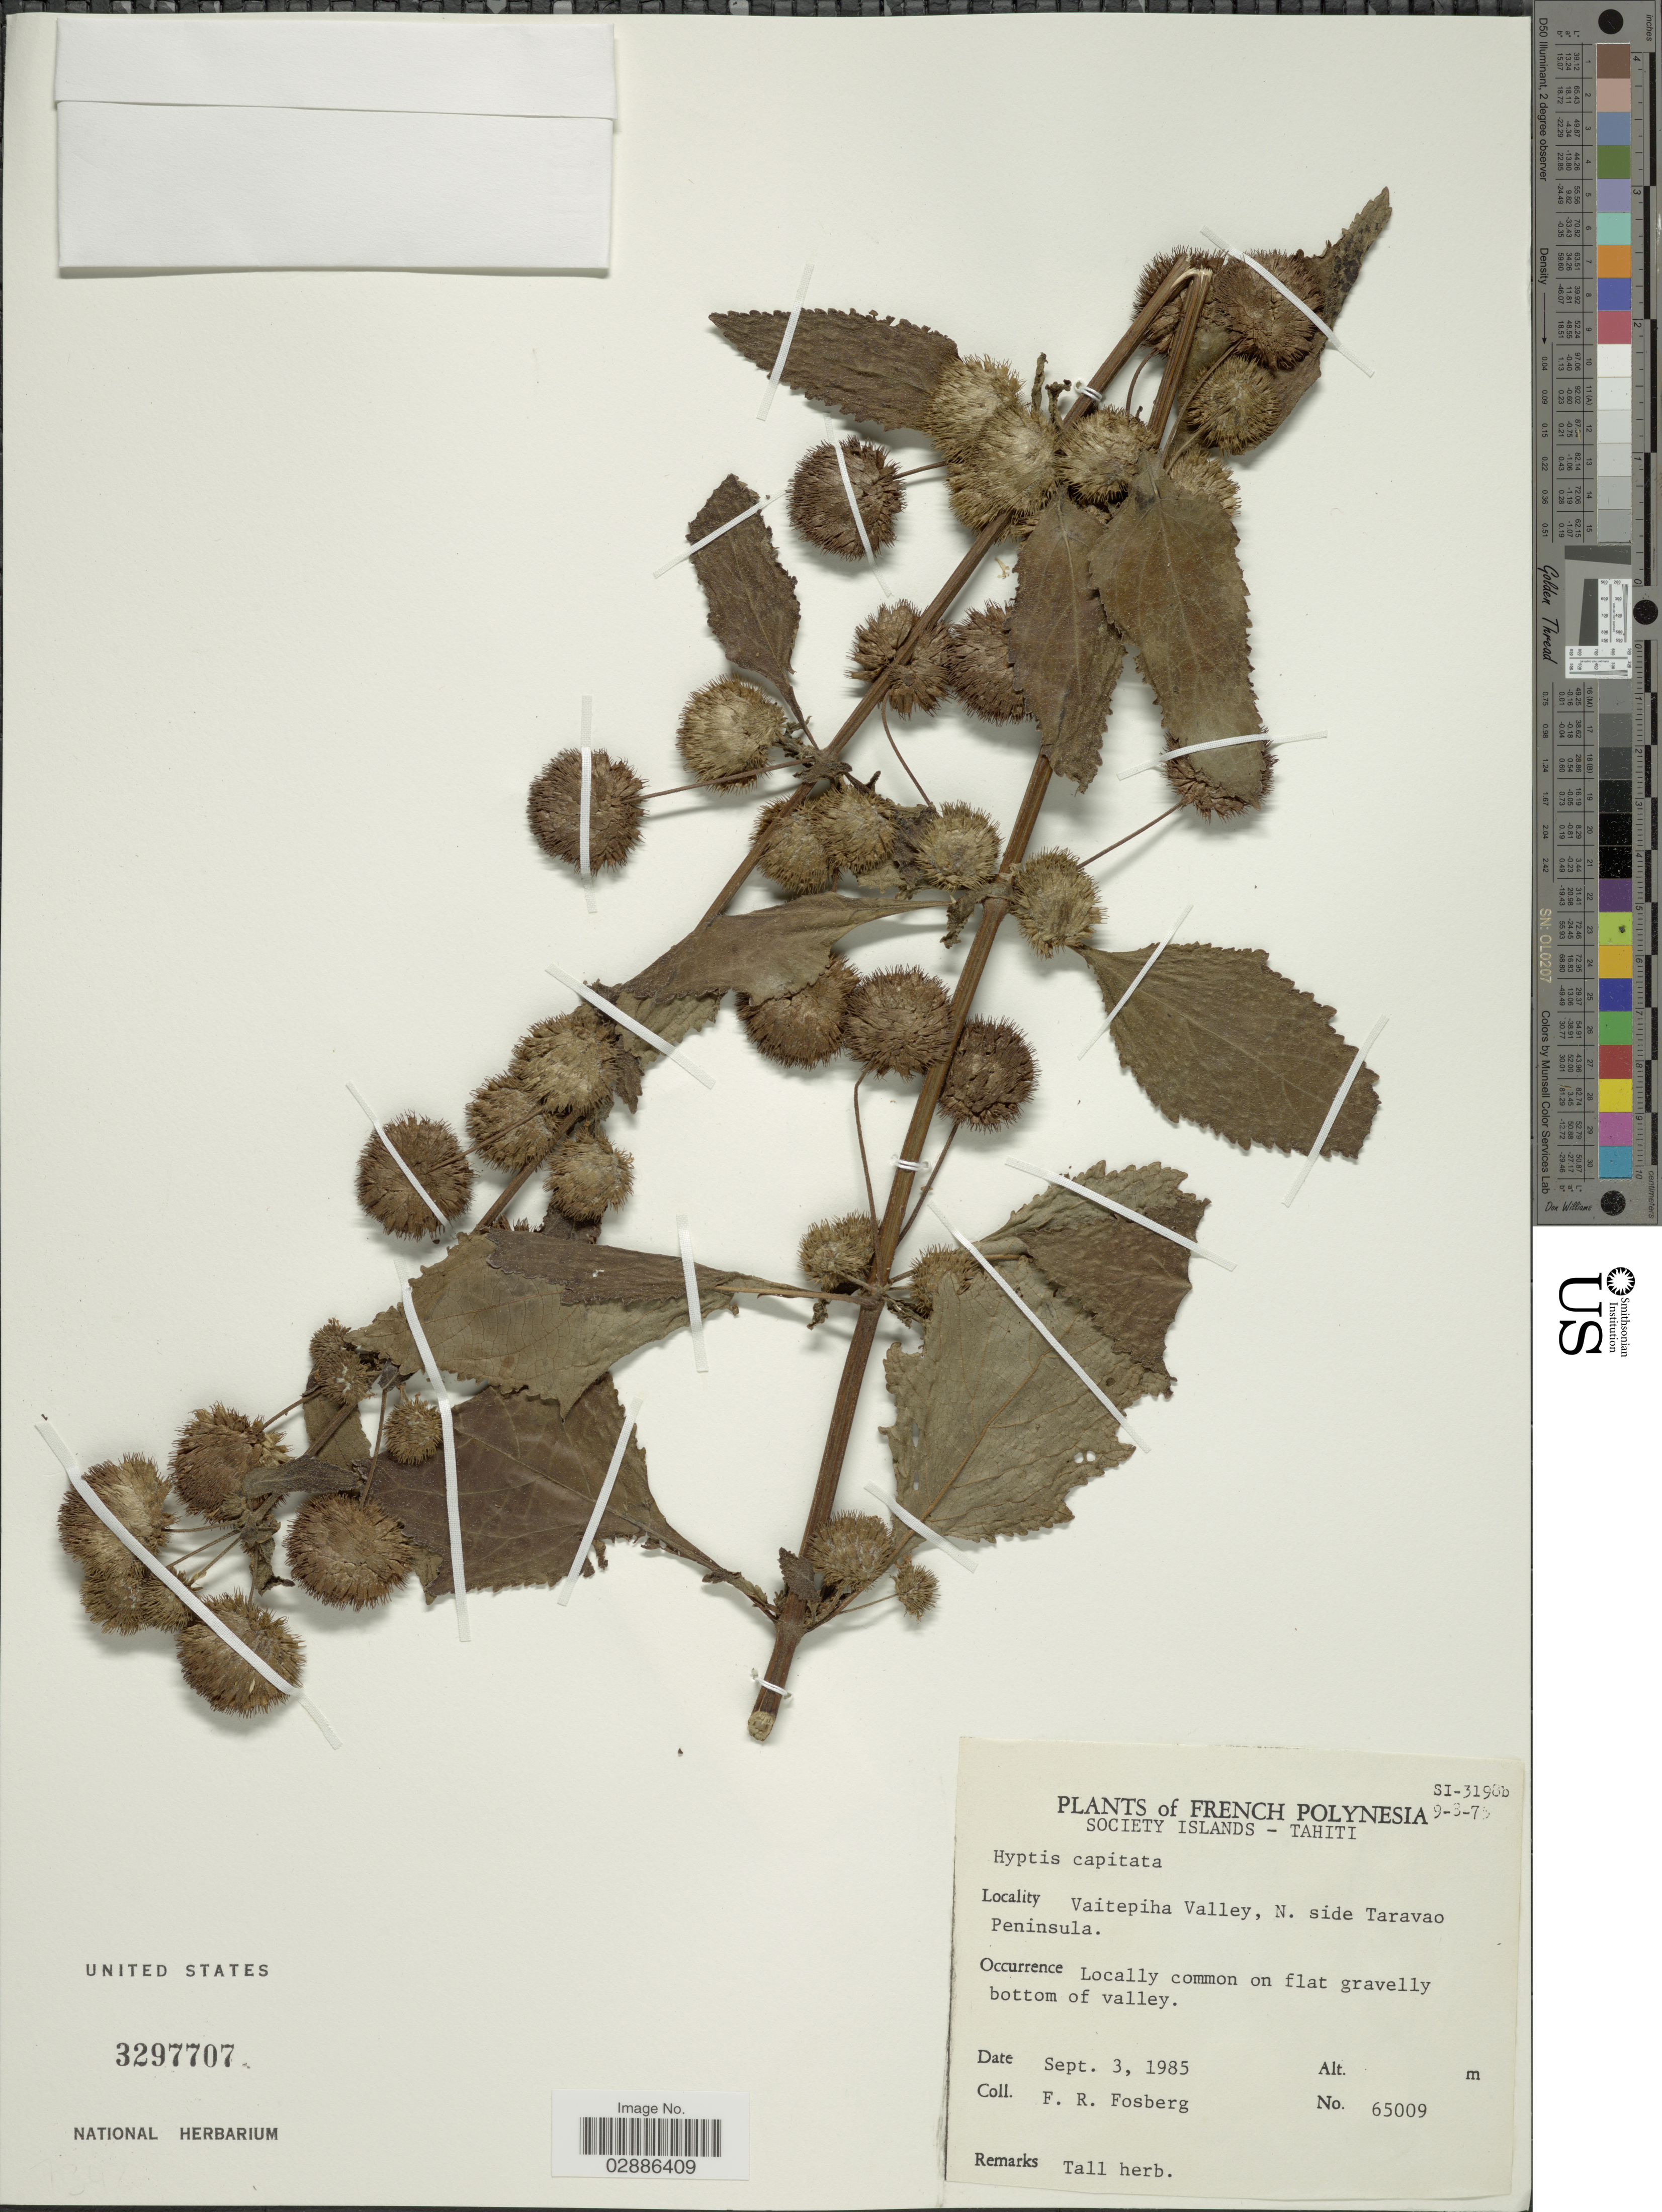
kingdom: Plantae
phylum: Tracheophyta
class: Magnoliopsida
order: Lamiales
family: Lamiaceae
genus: Hyptis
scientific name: Hyptis capitata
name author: Jacq.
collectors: F. R. Fosberg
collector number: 65009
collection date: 1985-09-03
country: French Polynesia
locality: Society Islands - Tahiti, Vaitepiha Valley, N. side Taravao Peninsula.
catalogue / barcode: US 3297707